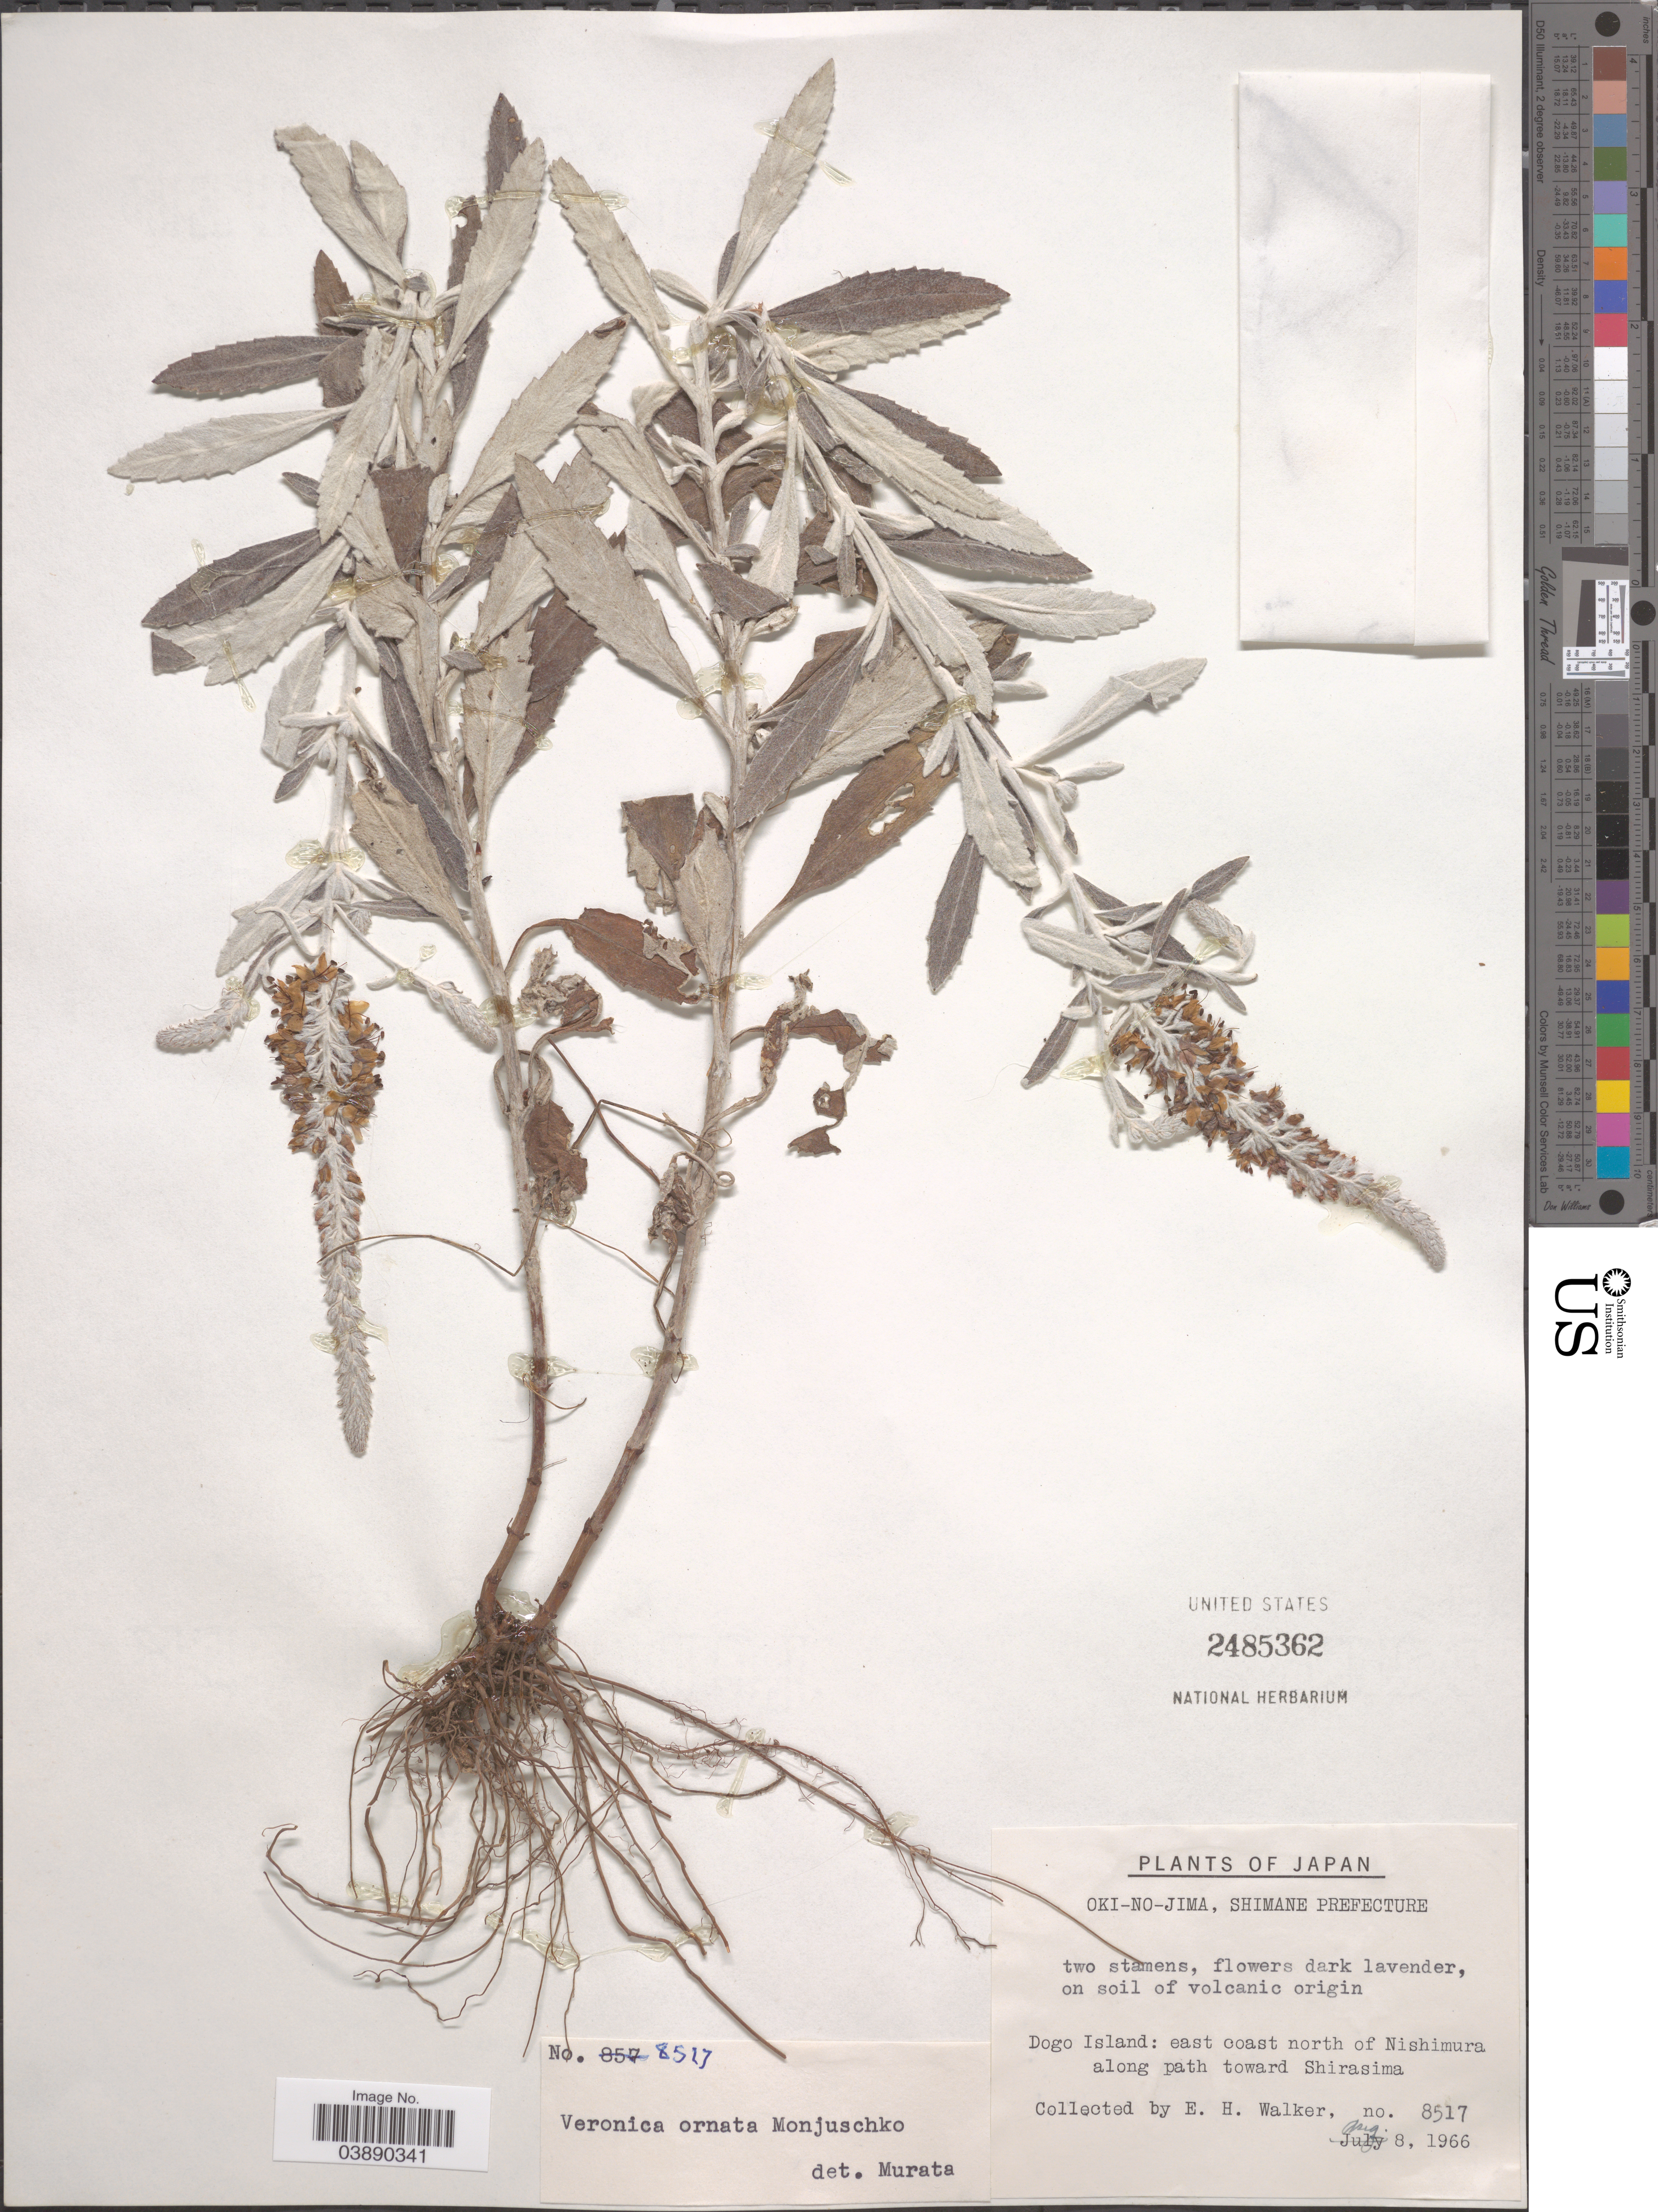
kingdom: Plantae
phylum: Tracheophyta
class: Magnoliopsida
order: Lamiales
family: Plantaginaceae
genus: Veronica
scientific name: Veronica ornata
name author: Monjuschko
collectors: E. H. Walker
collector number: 8517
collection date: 1966-08-08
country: Japan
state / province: Simane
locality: Oki-No-Jima, Shimane Prefecture. Dogo Island: east coast north to Nishimura along path toward Shirasima.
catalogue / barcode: US 2485362